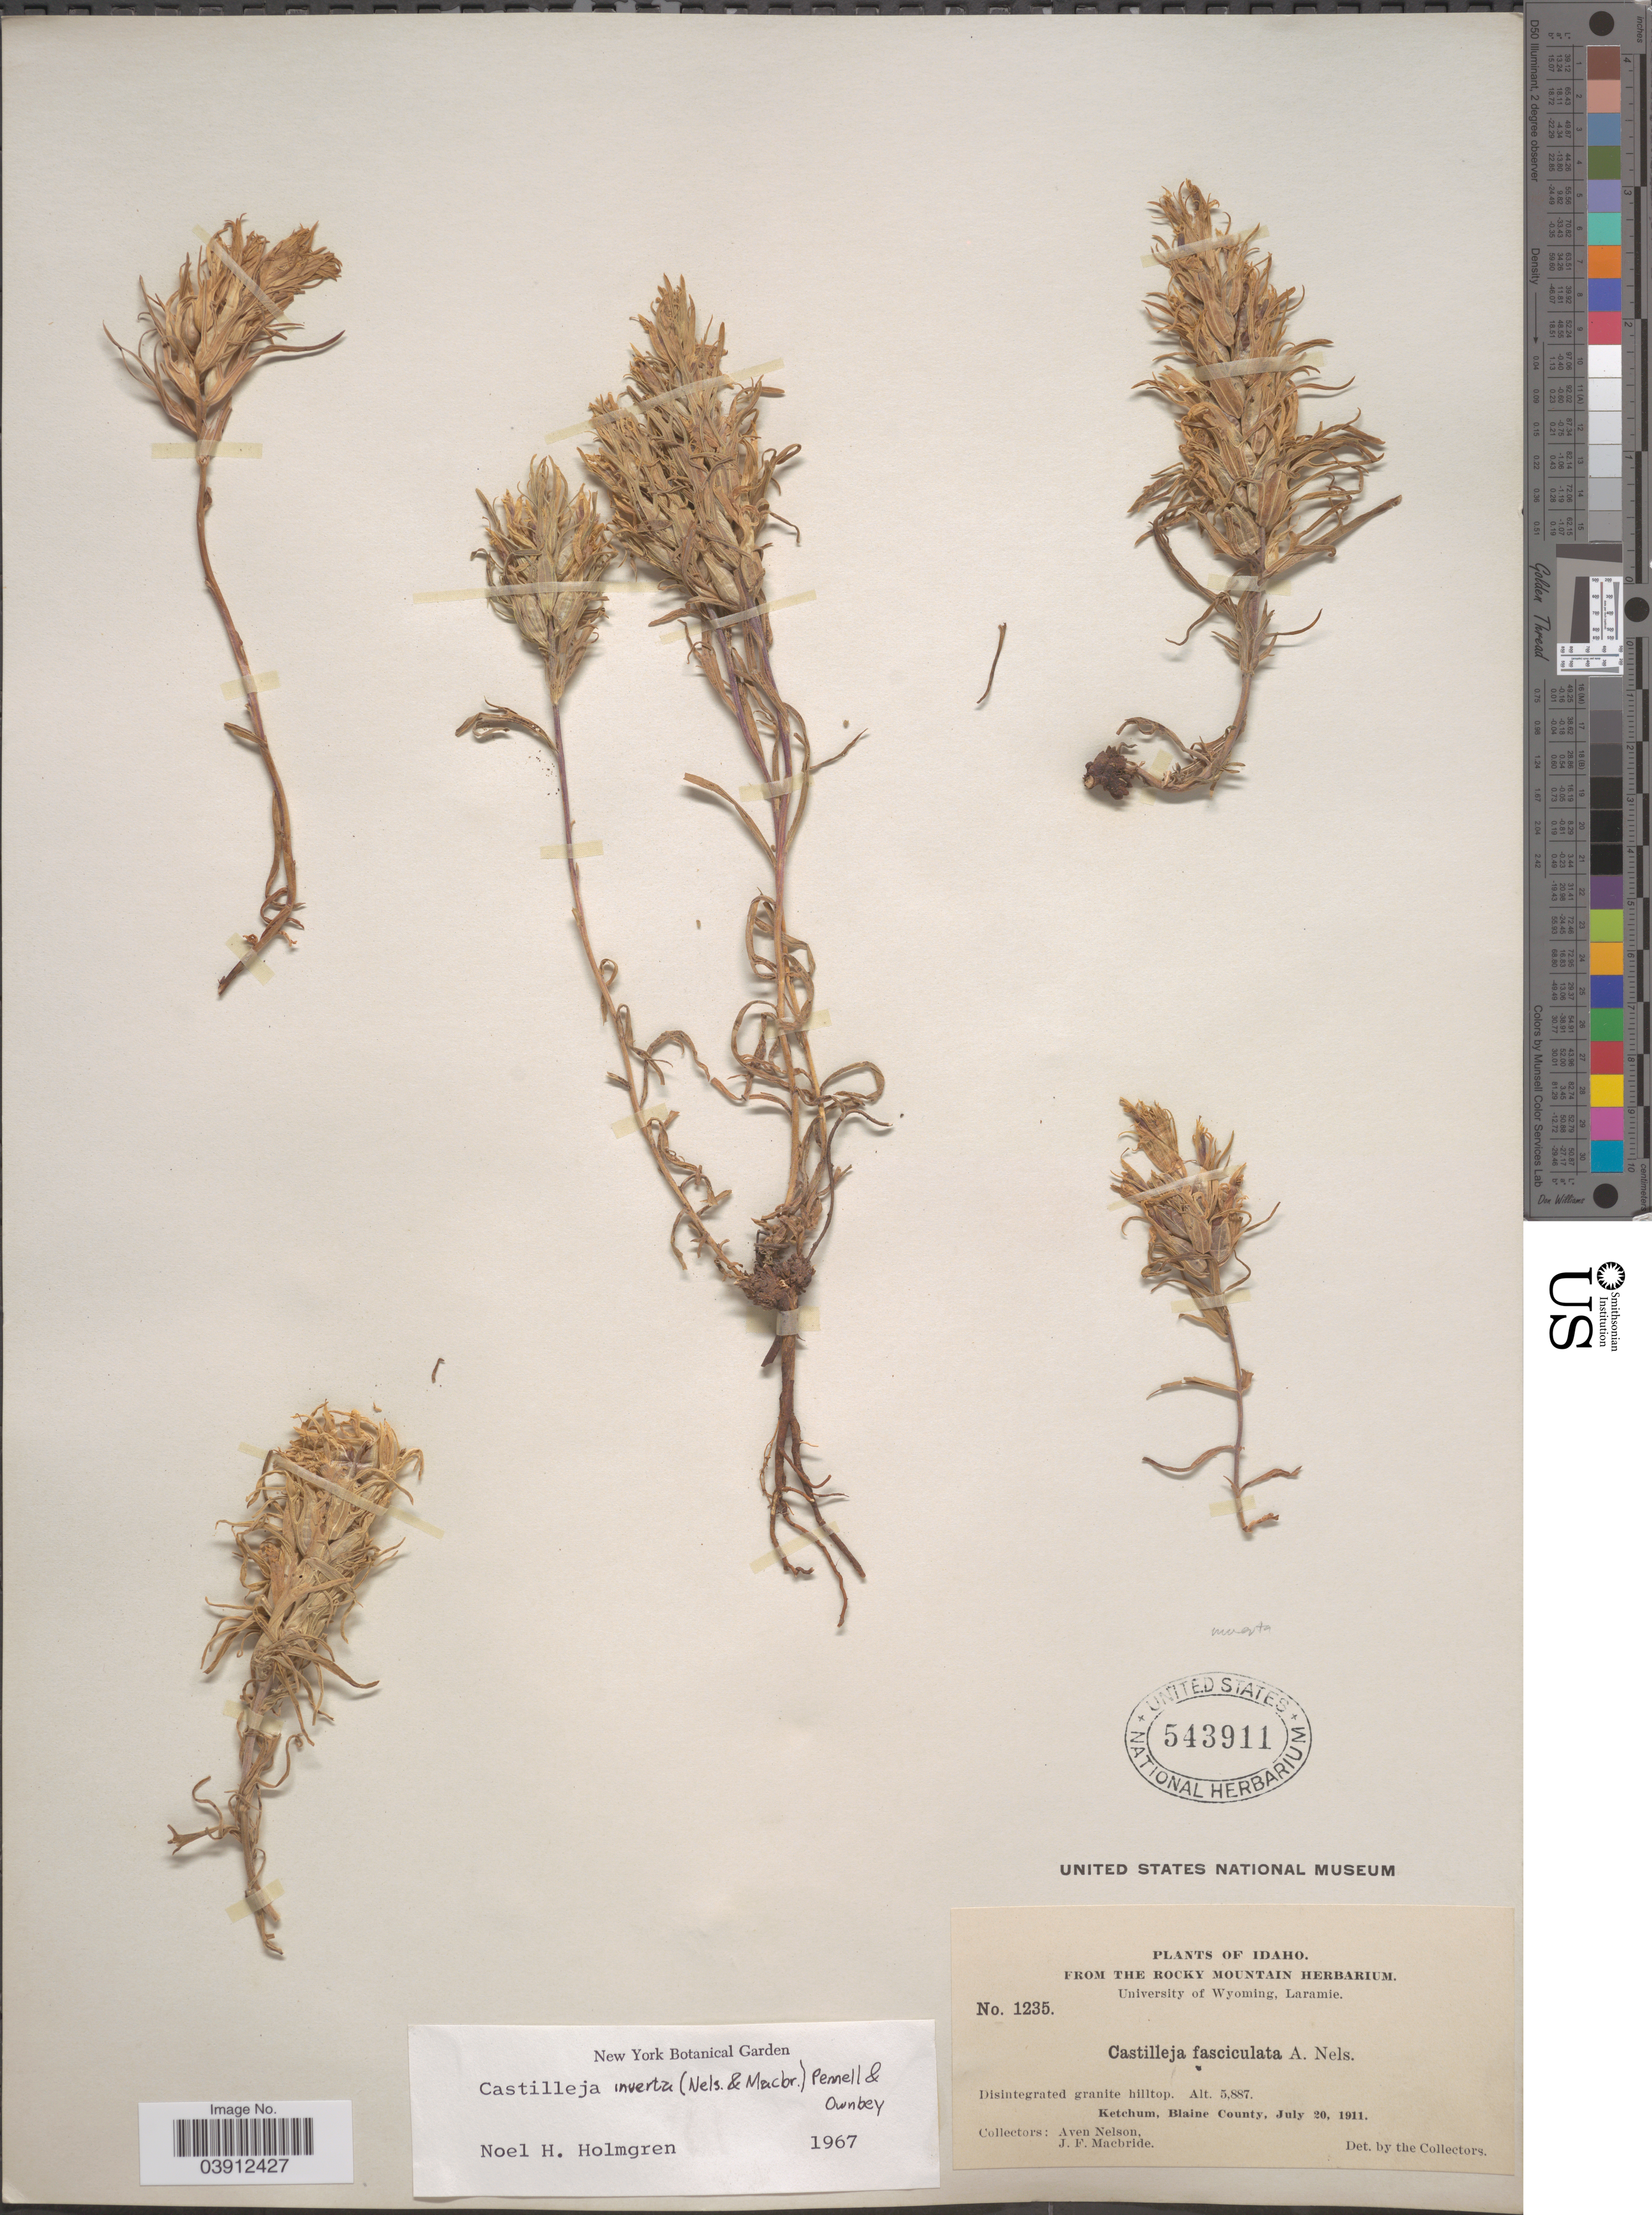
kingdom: Plantae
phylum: Tracheophyta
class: Magnoliopsida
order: Lamiales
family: Orobanchaceae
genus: Castilleja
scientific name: Castilleja inverta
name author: (A. Nelson & J.F. Macbr.) Pennell & Ownbey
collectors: A. Nelson & J. F. Macbride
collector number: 1235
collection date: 1911-07-20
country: United States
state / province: Idaho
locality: Ketchum, Blaine County.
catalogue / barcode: US 543911